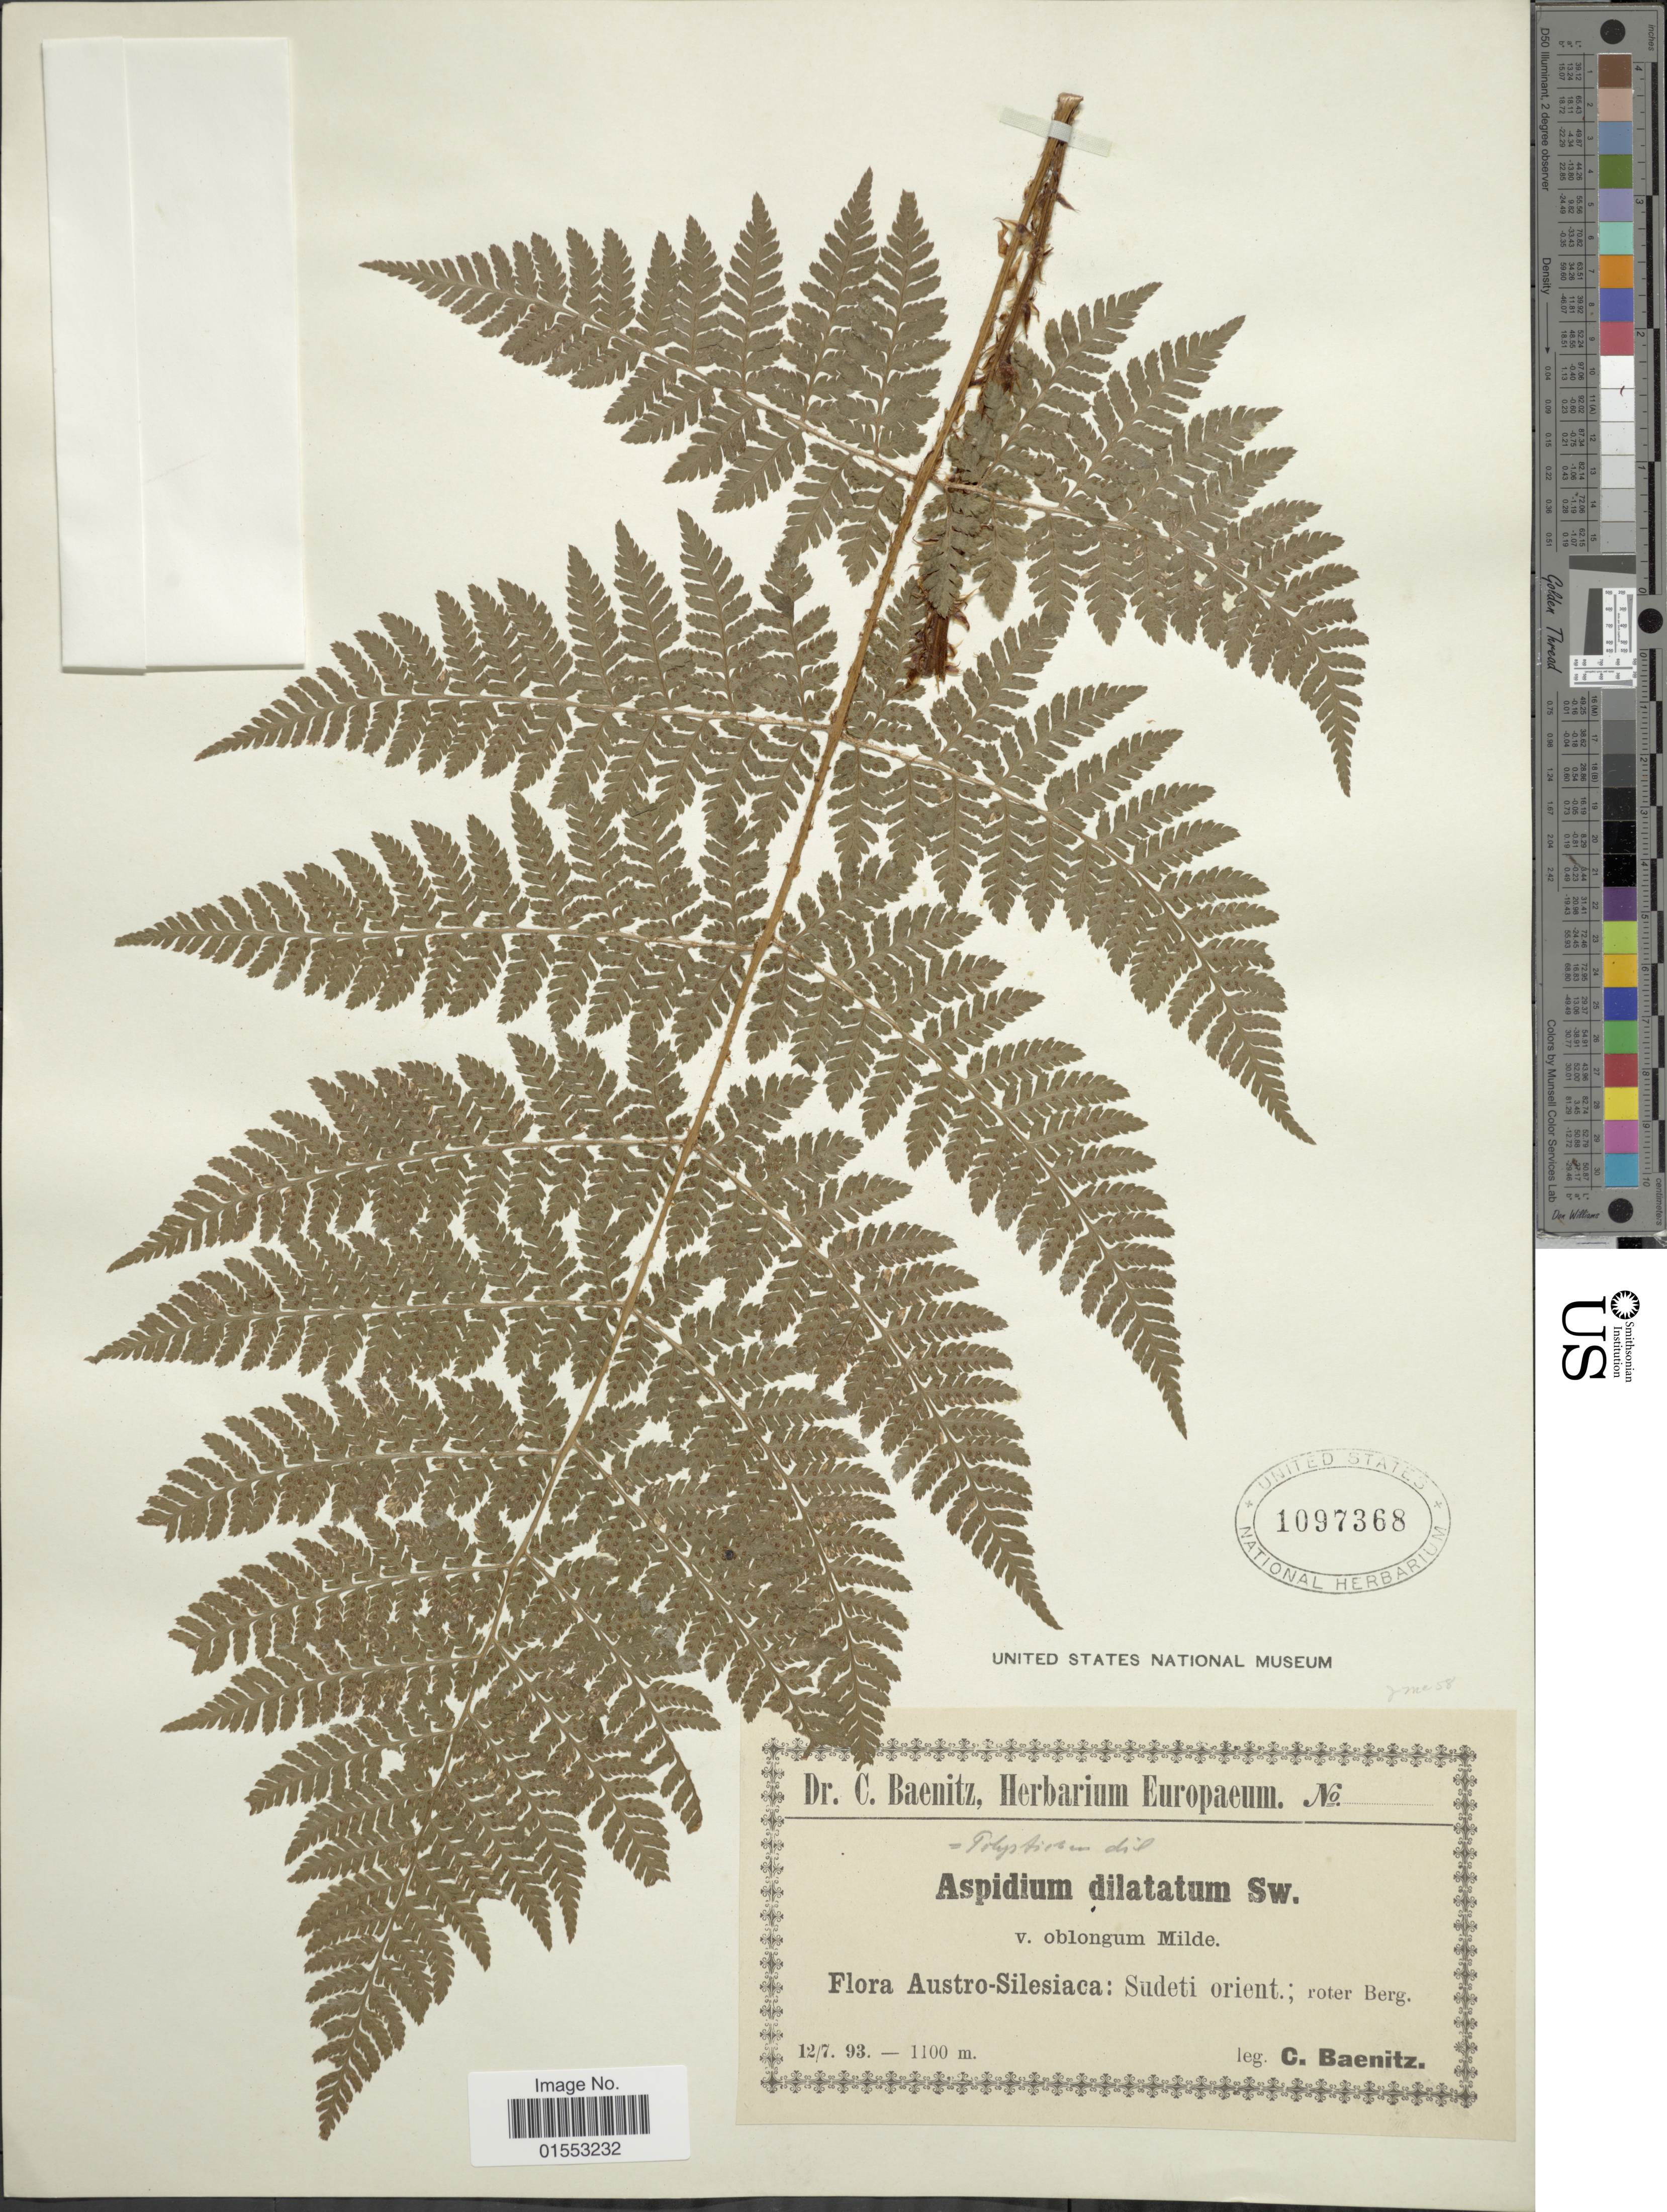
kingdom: Plantae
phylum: Tracheophyta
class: Polypodiopsida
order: Polypodiales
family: Dryopteridaceae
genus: Dryopteris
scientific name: Dryopteris dilatata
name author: (Hoffm.) A. Gray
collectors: C. G. Baenitz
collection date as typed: Transcribed d/m/y: 12/7/93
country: Austria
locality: Austro-Silesiaca: Sudeti orient.; roter berg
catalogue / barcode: US 1097368